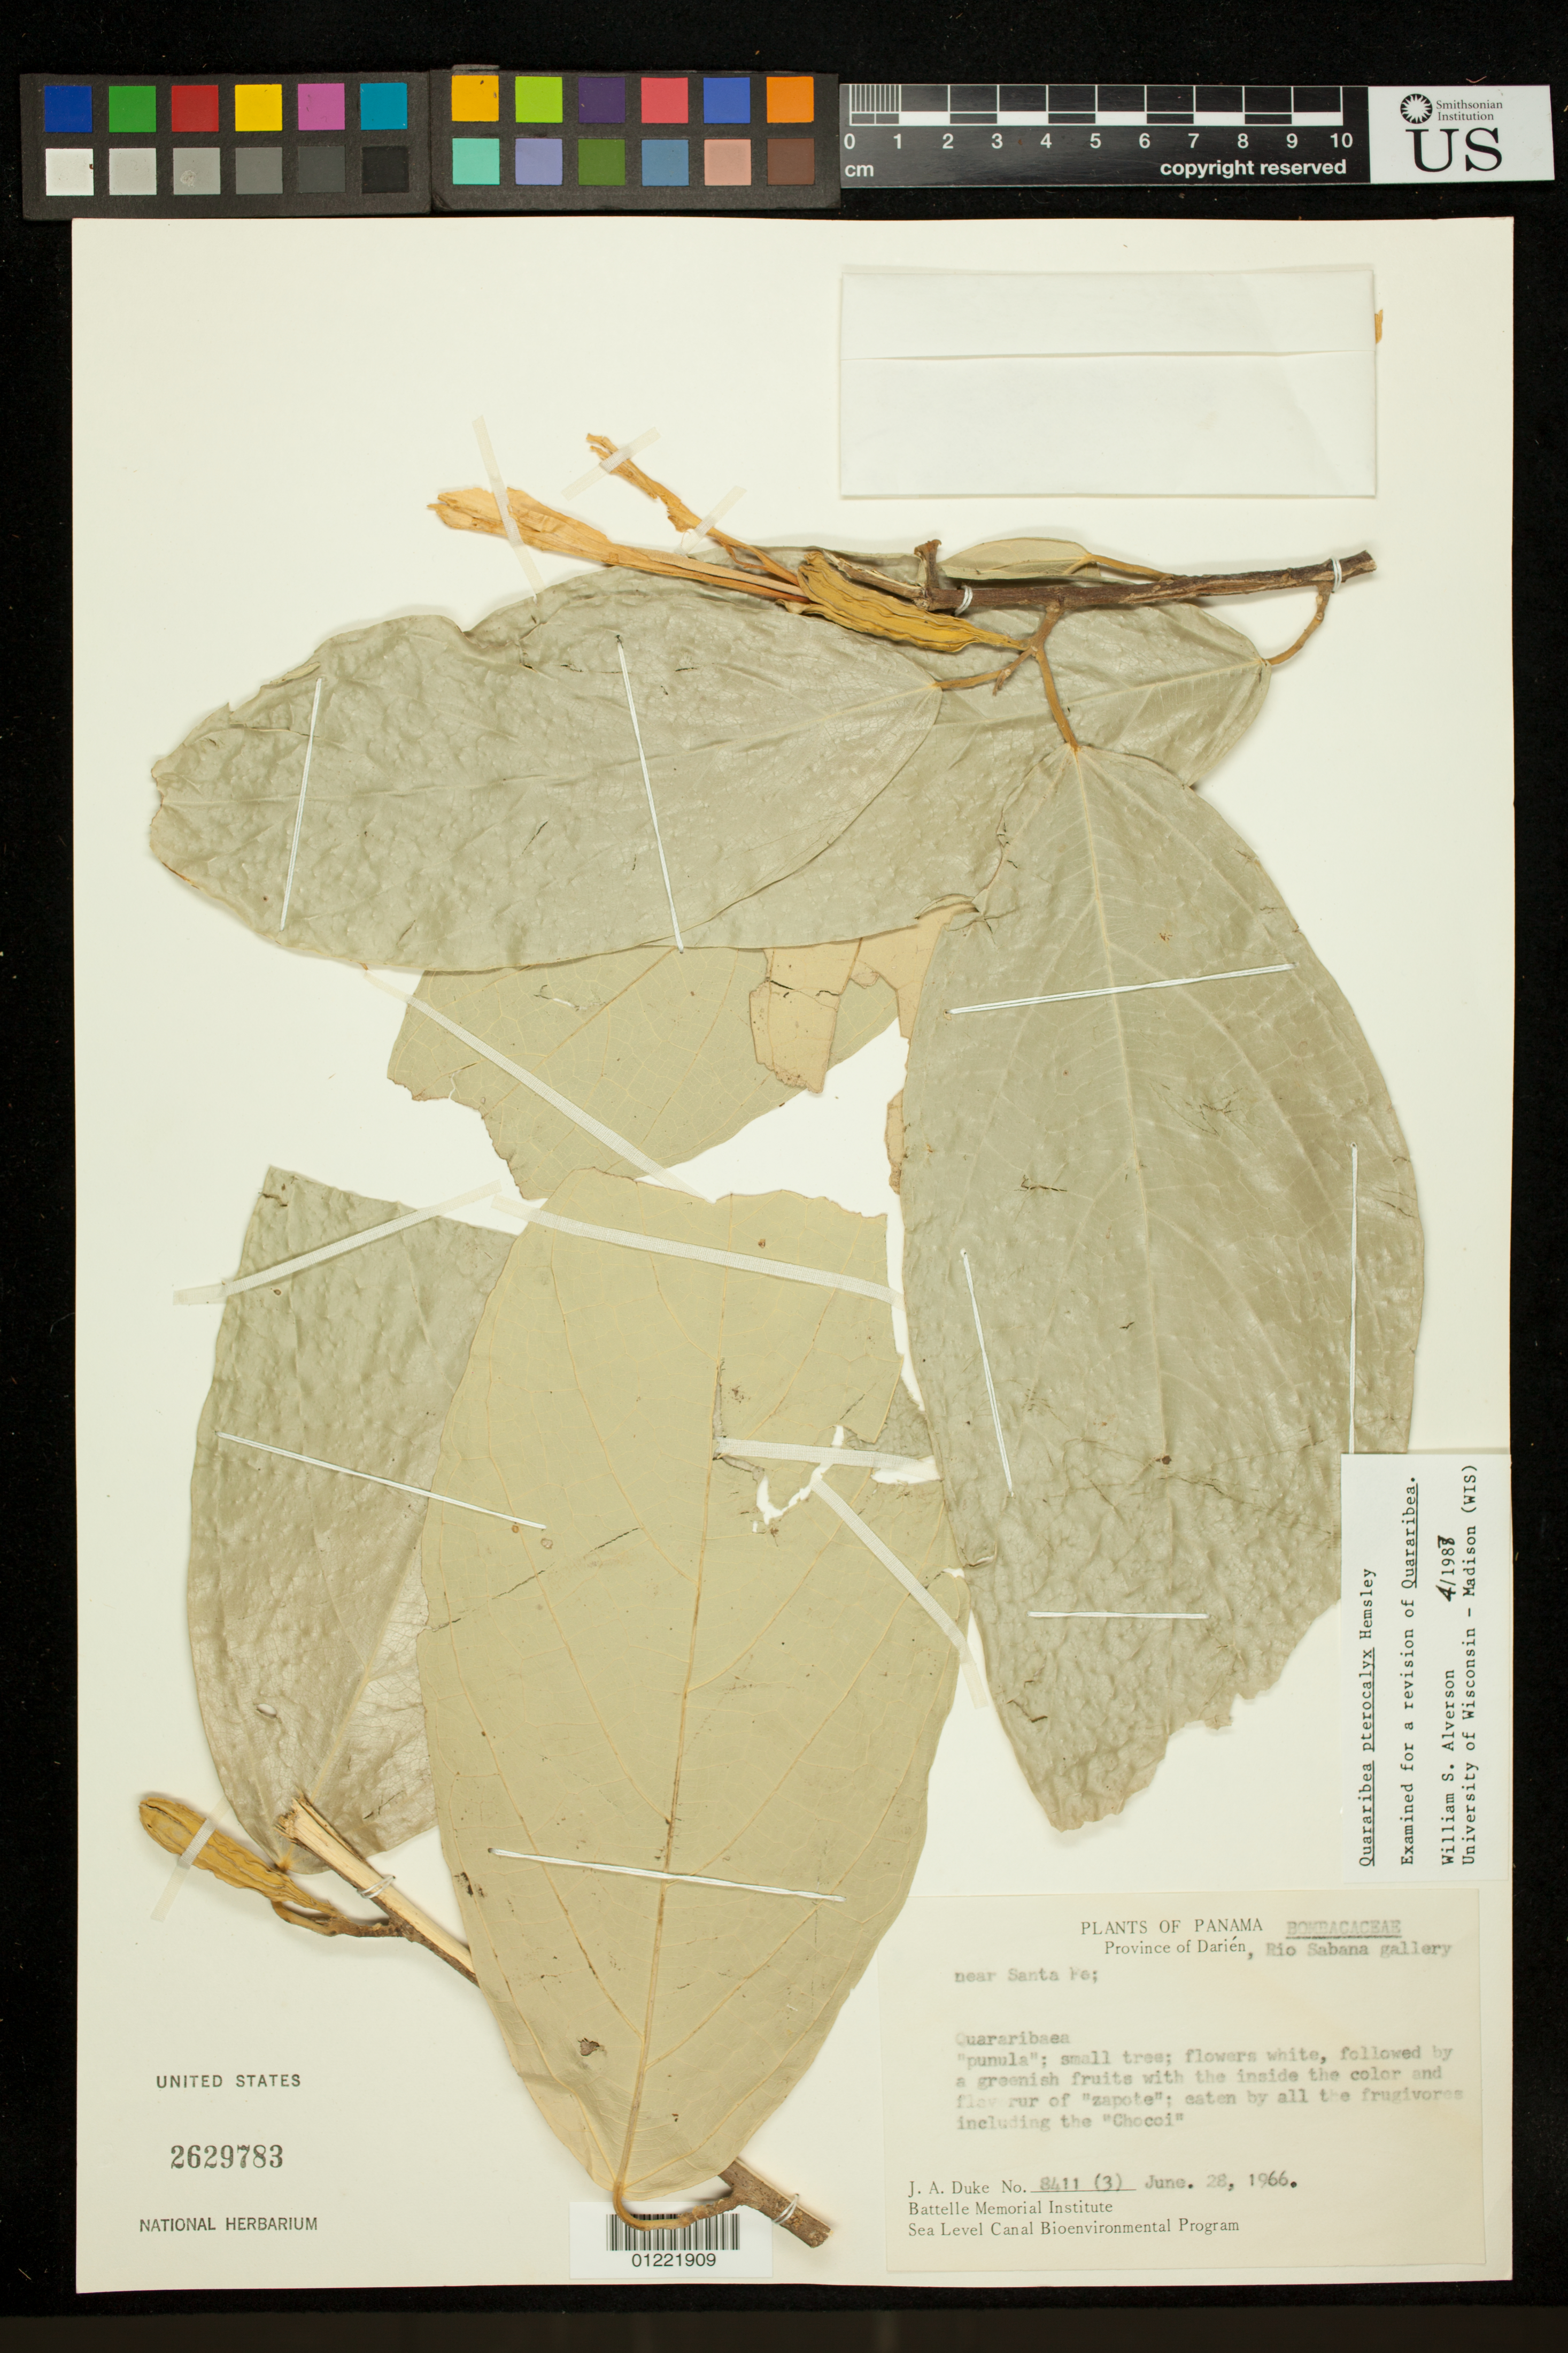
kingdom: Plantae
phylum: Tracheophyta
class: Magnoliopsida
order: Malvales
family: Malvaceae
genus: Quararibea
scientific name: Quararibea pterocalyx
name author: Hemsl.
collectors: J. A. Duke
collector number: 8411 (3)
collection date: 1966-06-28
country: Panama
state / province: Darién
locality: Rio Sabana gallery near Santa Fe.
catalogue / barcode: US 2629783